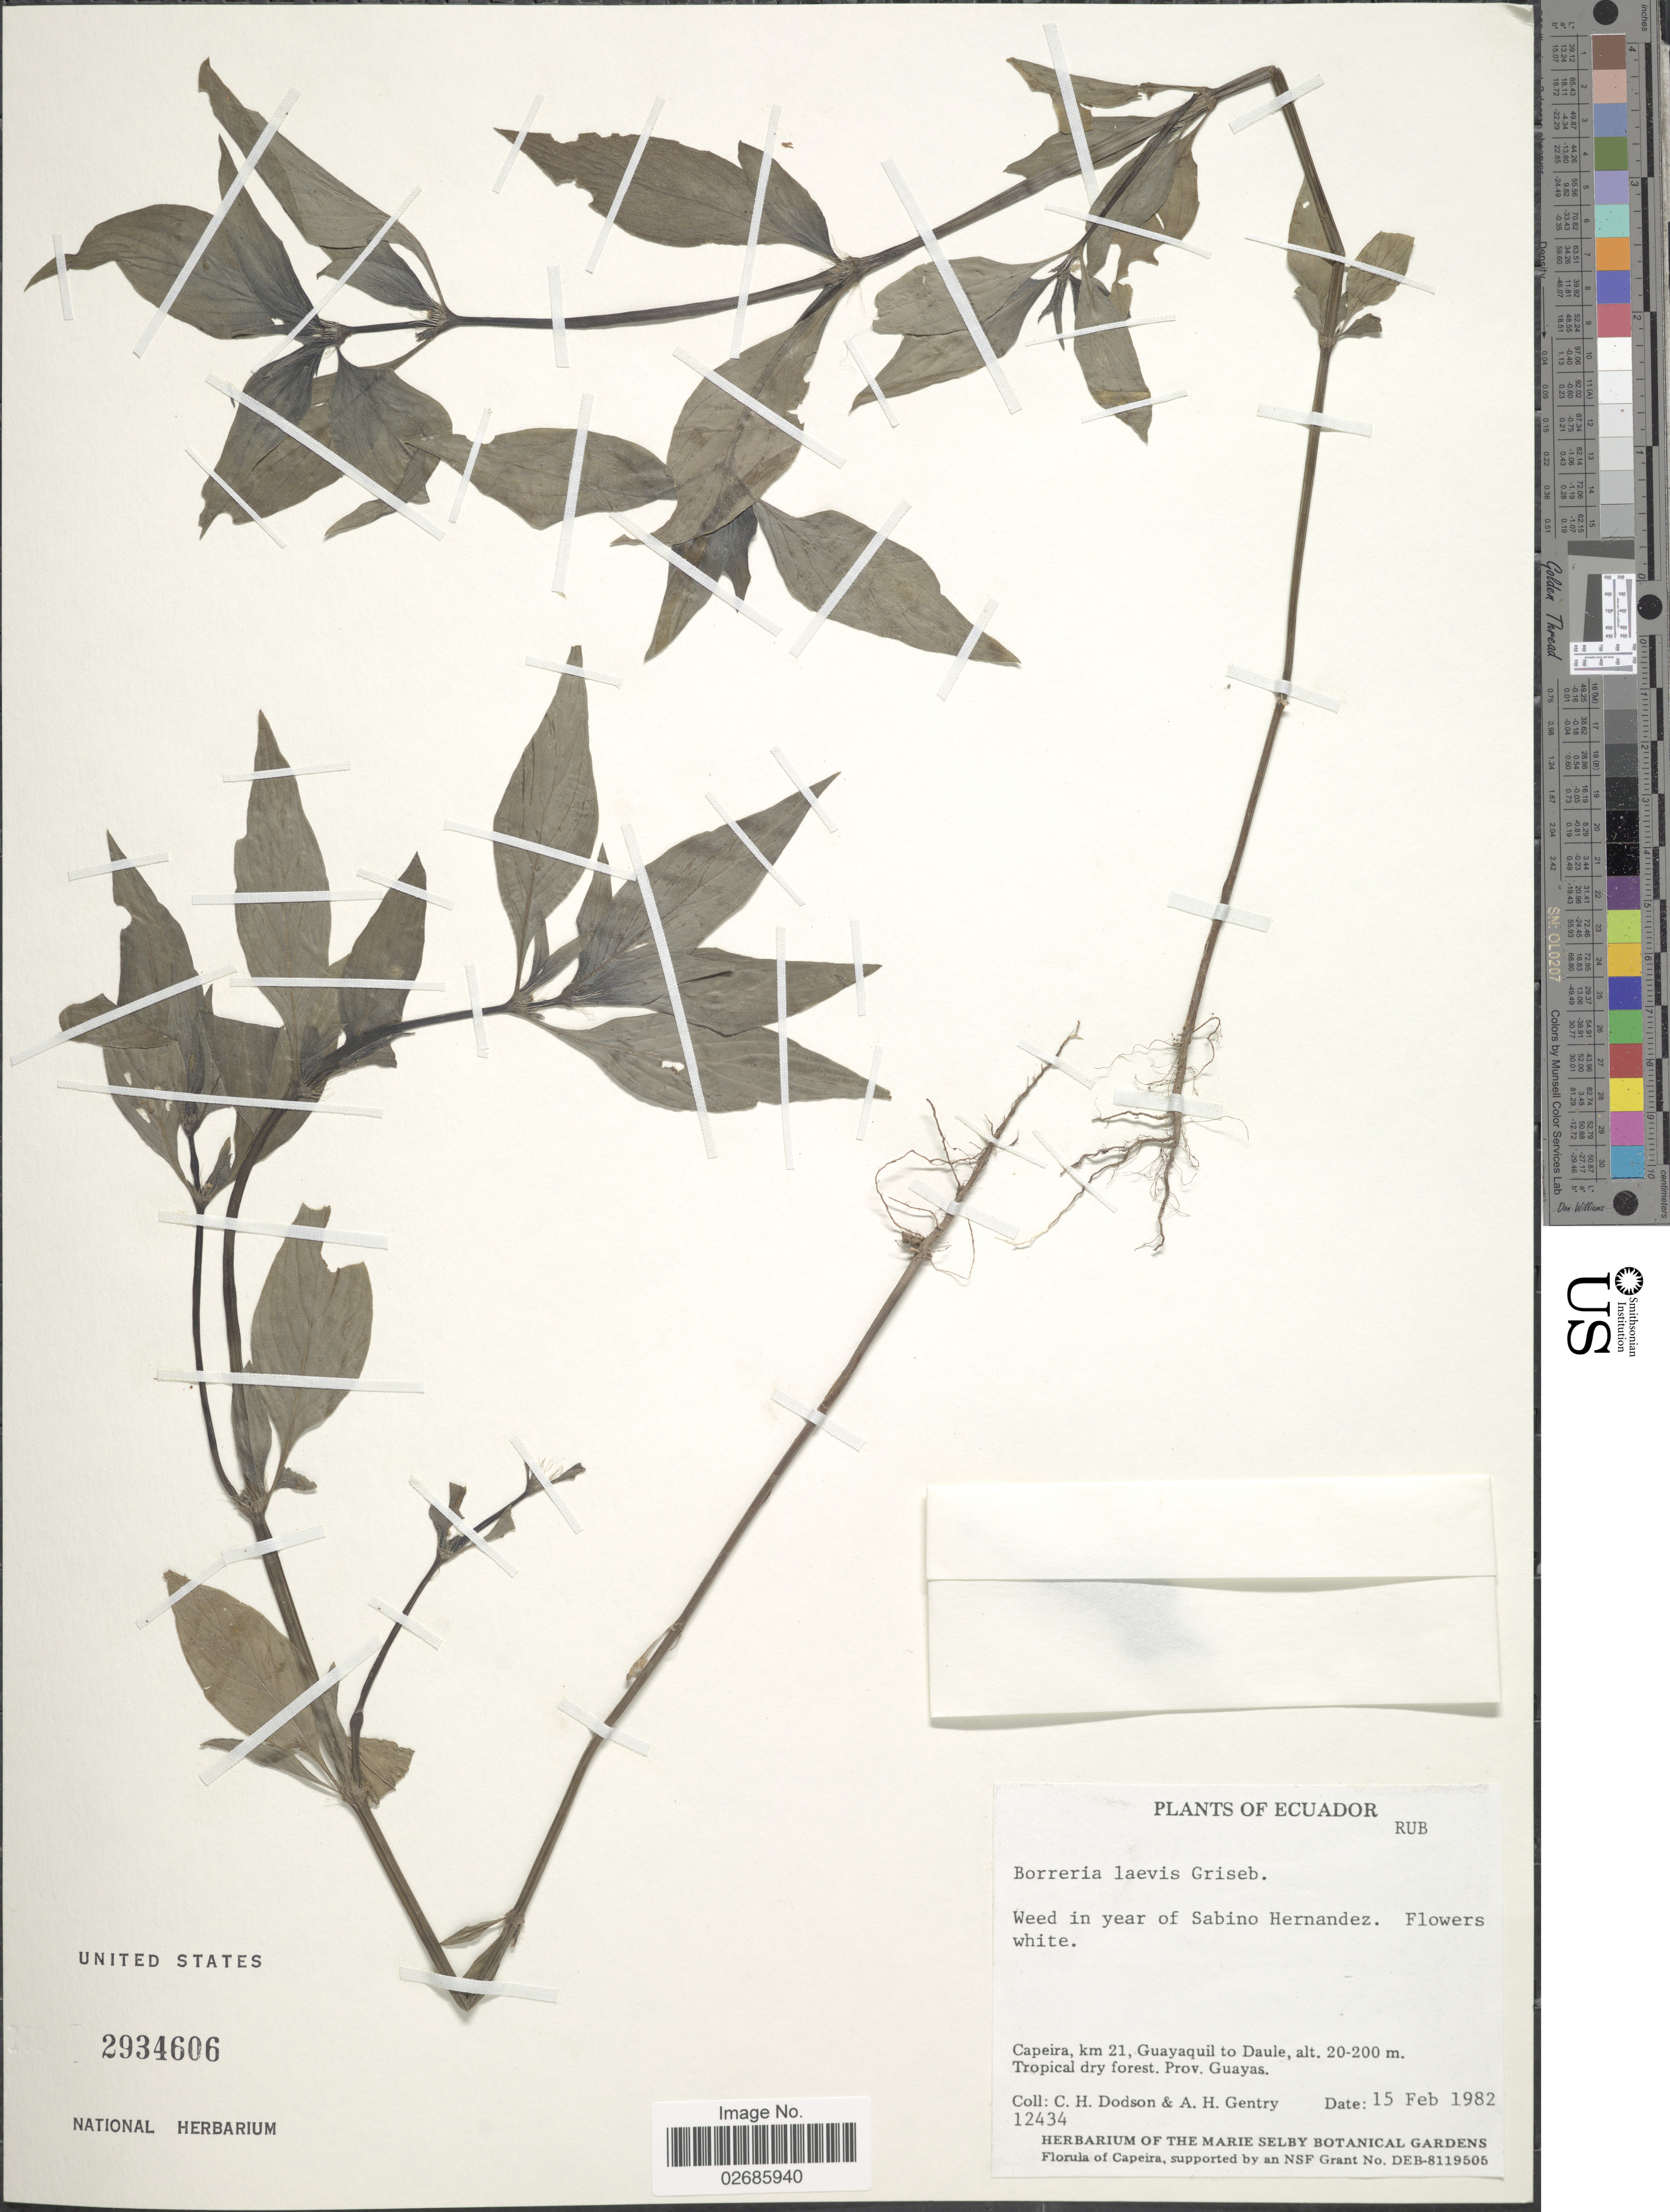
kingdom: Plantae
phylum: Tracheophyta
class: Magnoliopsida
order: Gentianales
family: Rubiaceae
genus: Borreria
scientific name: Borreria remota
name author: (Lam.) Bacigalupo & E.L. Cabral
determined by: Kirkbride, J. H., Jr.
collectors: C. H. Dodson & A. H. Gentry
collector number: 12434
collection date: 1982-02-15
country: Ecuador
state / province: Guayas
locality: Capeira, km 21, Guayaquil to Duale, Tropical dry forest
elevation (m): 20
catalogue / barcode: US 2934606